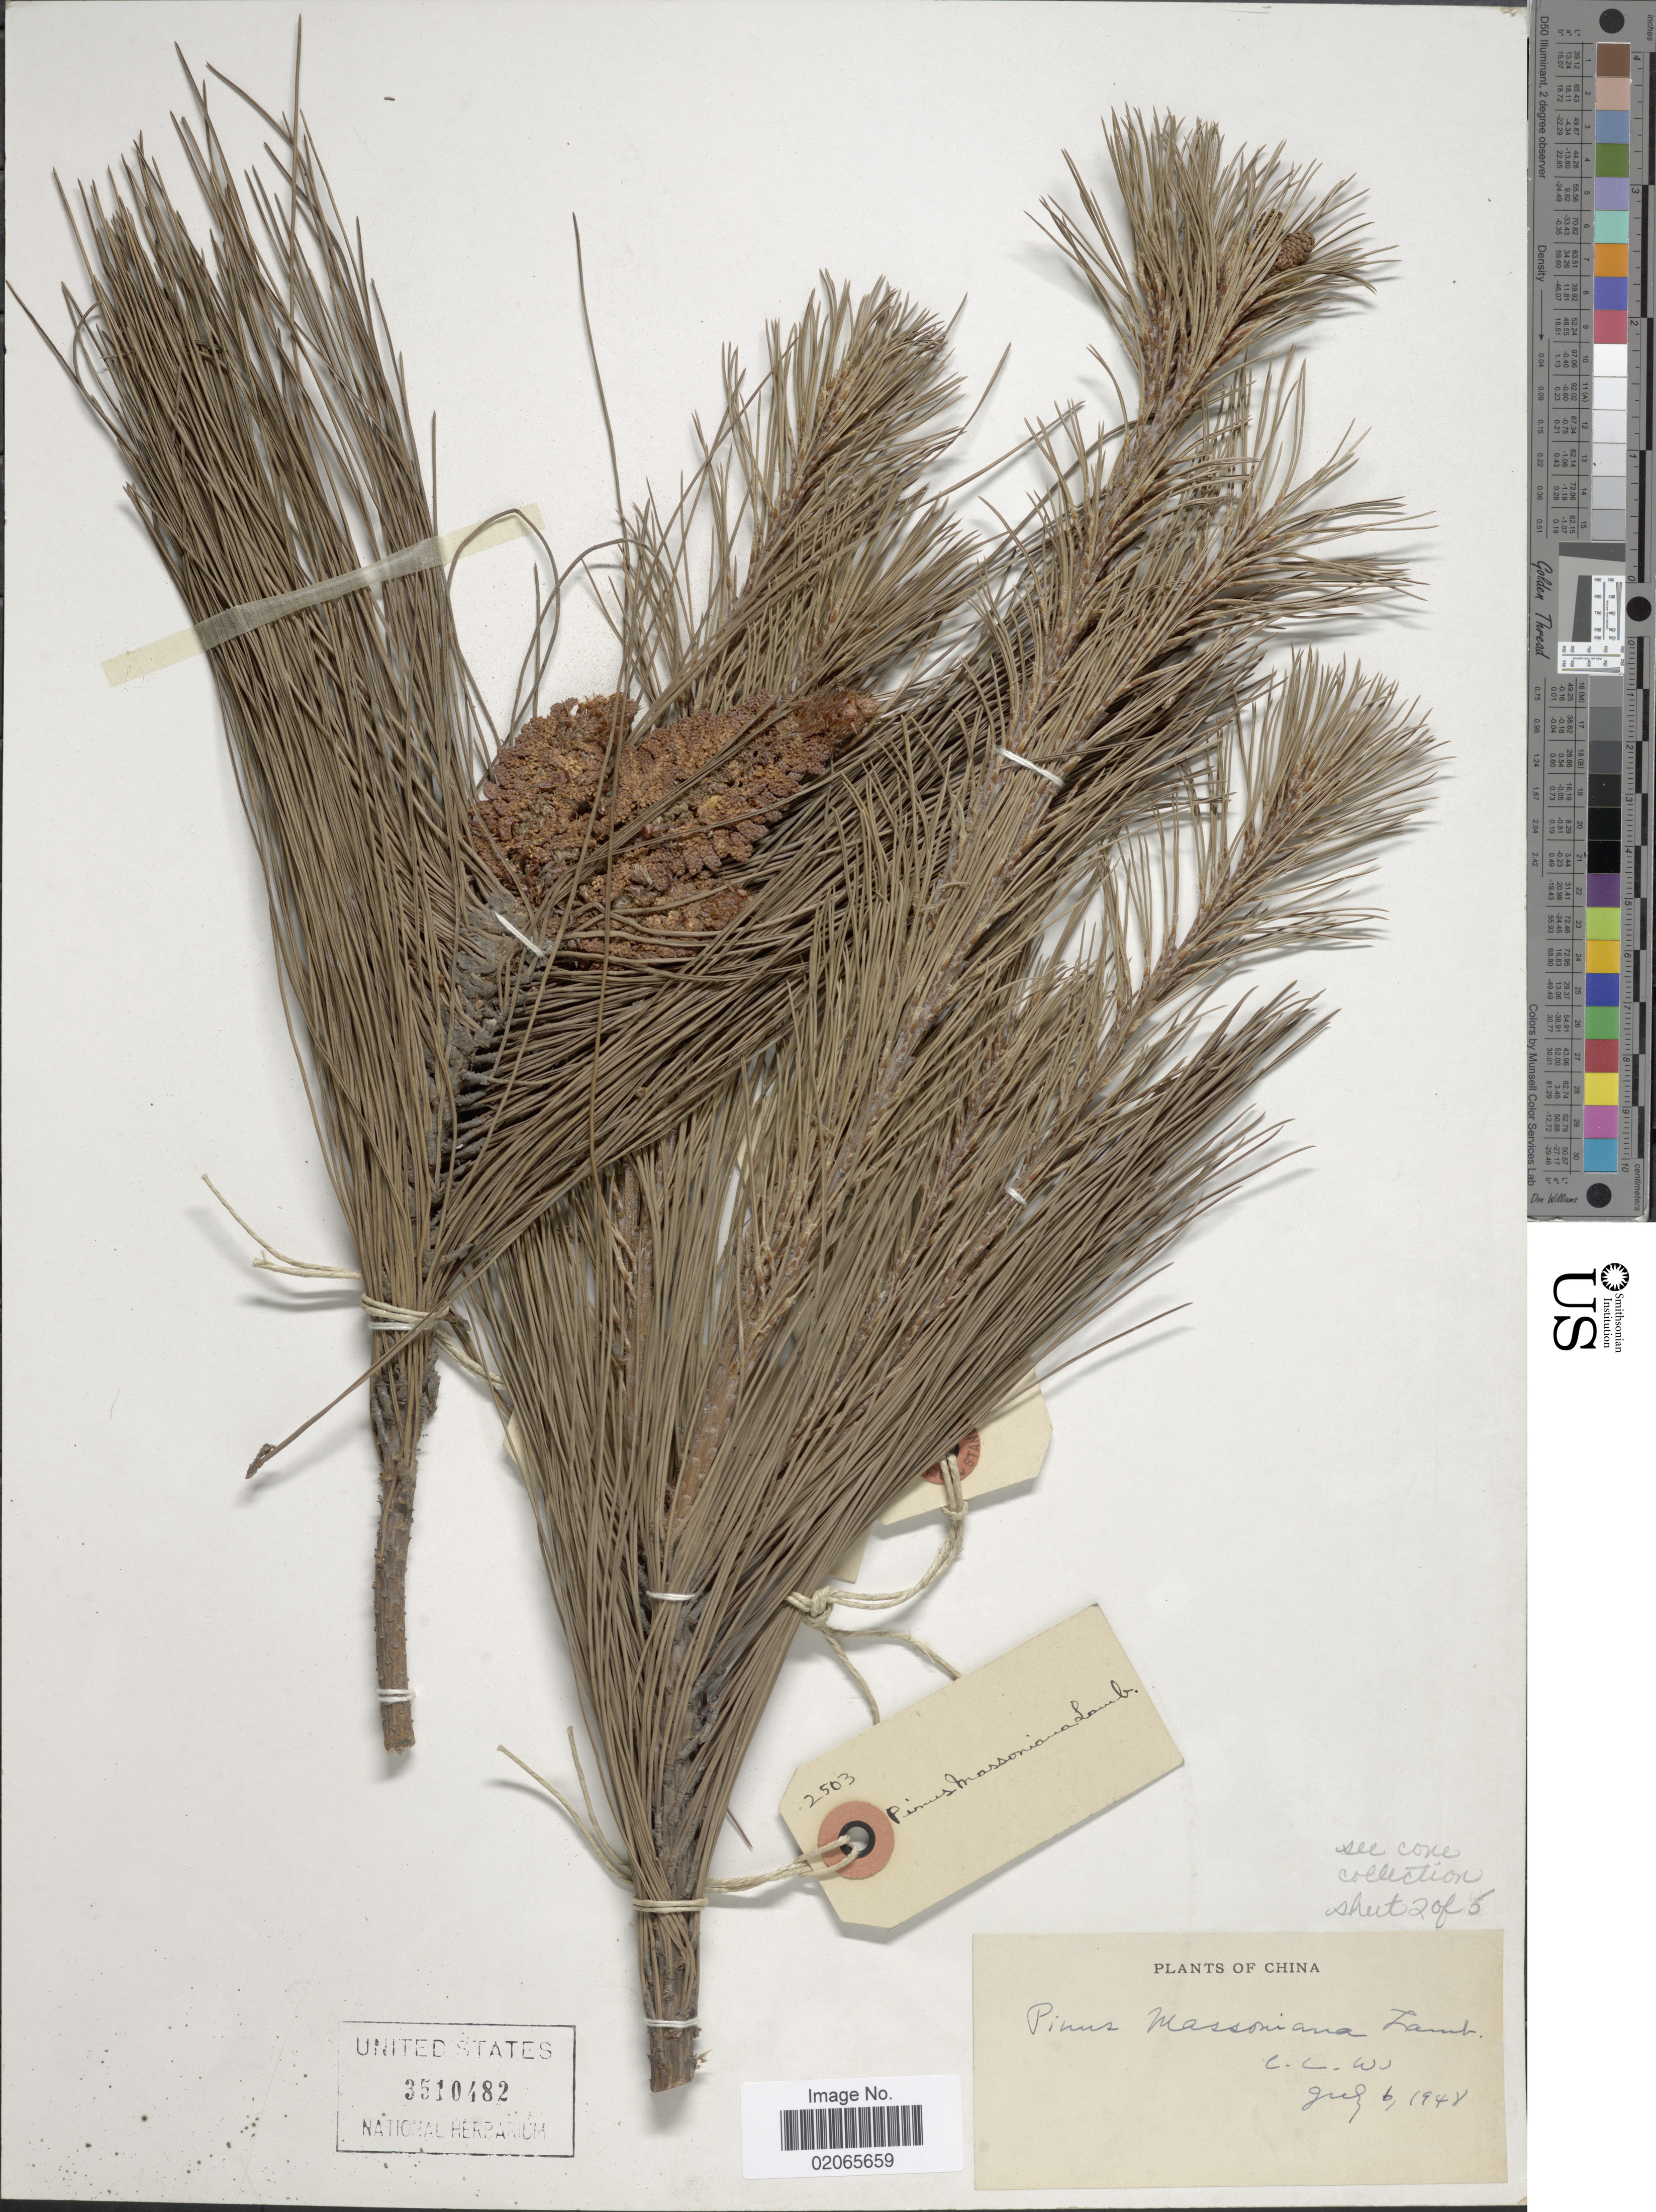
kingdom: Plantae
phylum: Tracheophyta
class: Pinopsida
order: Pinales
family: Pinaceae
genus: Pinus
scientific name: Pinus massoniana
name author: D. Don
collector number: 2503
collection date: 1948-07-06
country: China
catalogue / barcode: US 3510482